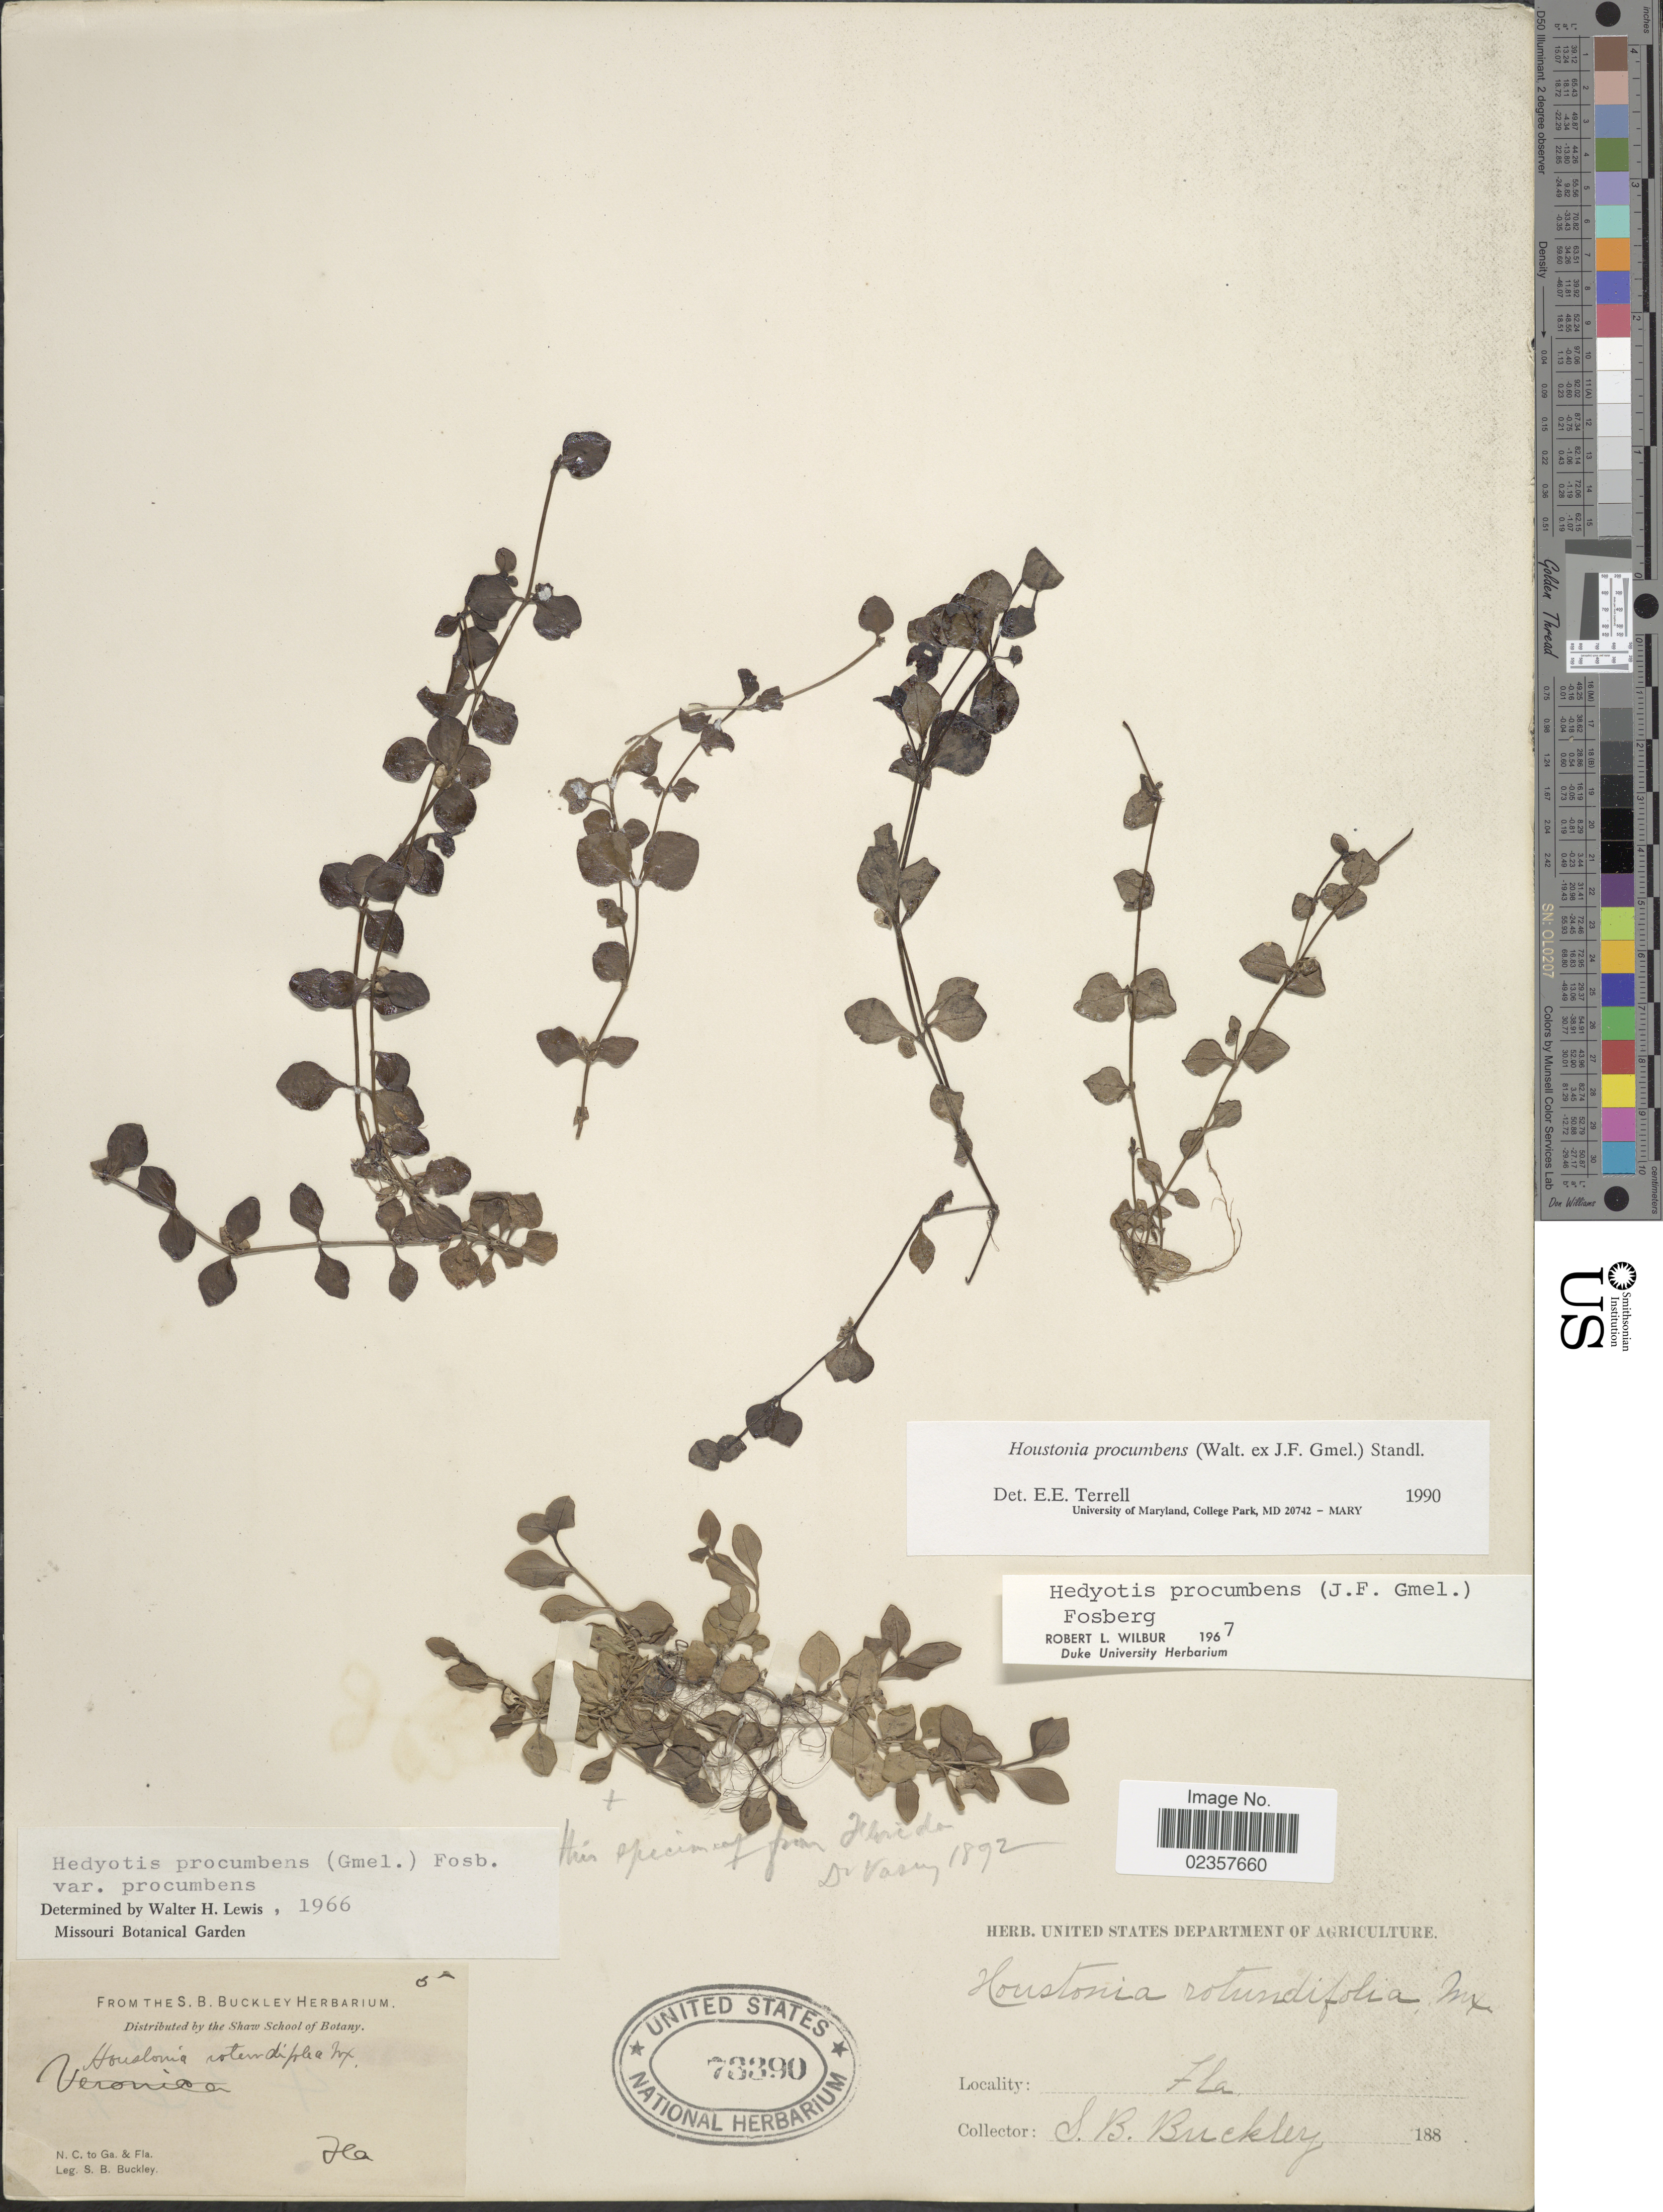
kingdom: Plantae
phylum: Tracheophyta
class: Magnoliopsida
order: Gentianales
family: Rubiaceae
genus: Houstonia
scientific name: Houstonia procumbens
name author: (Walter ex J.F. Gmel.) Standl.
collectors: S. B. Buckley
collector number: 5s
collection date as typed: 188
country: United States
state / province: Florida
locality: N. C. to Ga. & Fla.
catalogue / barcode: US 73390